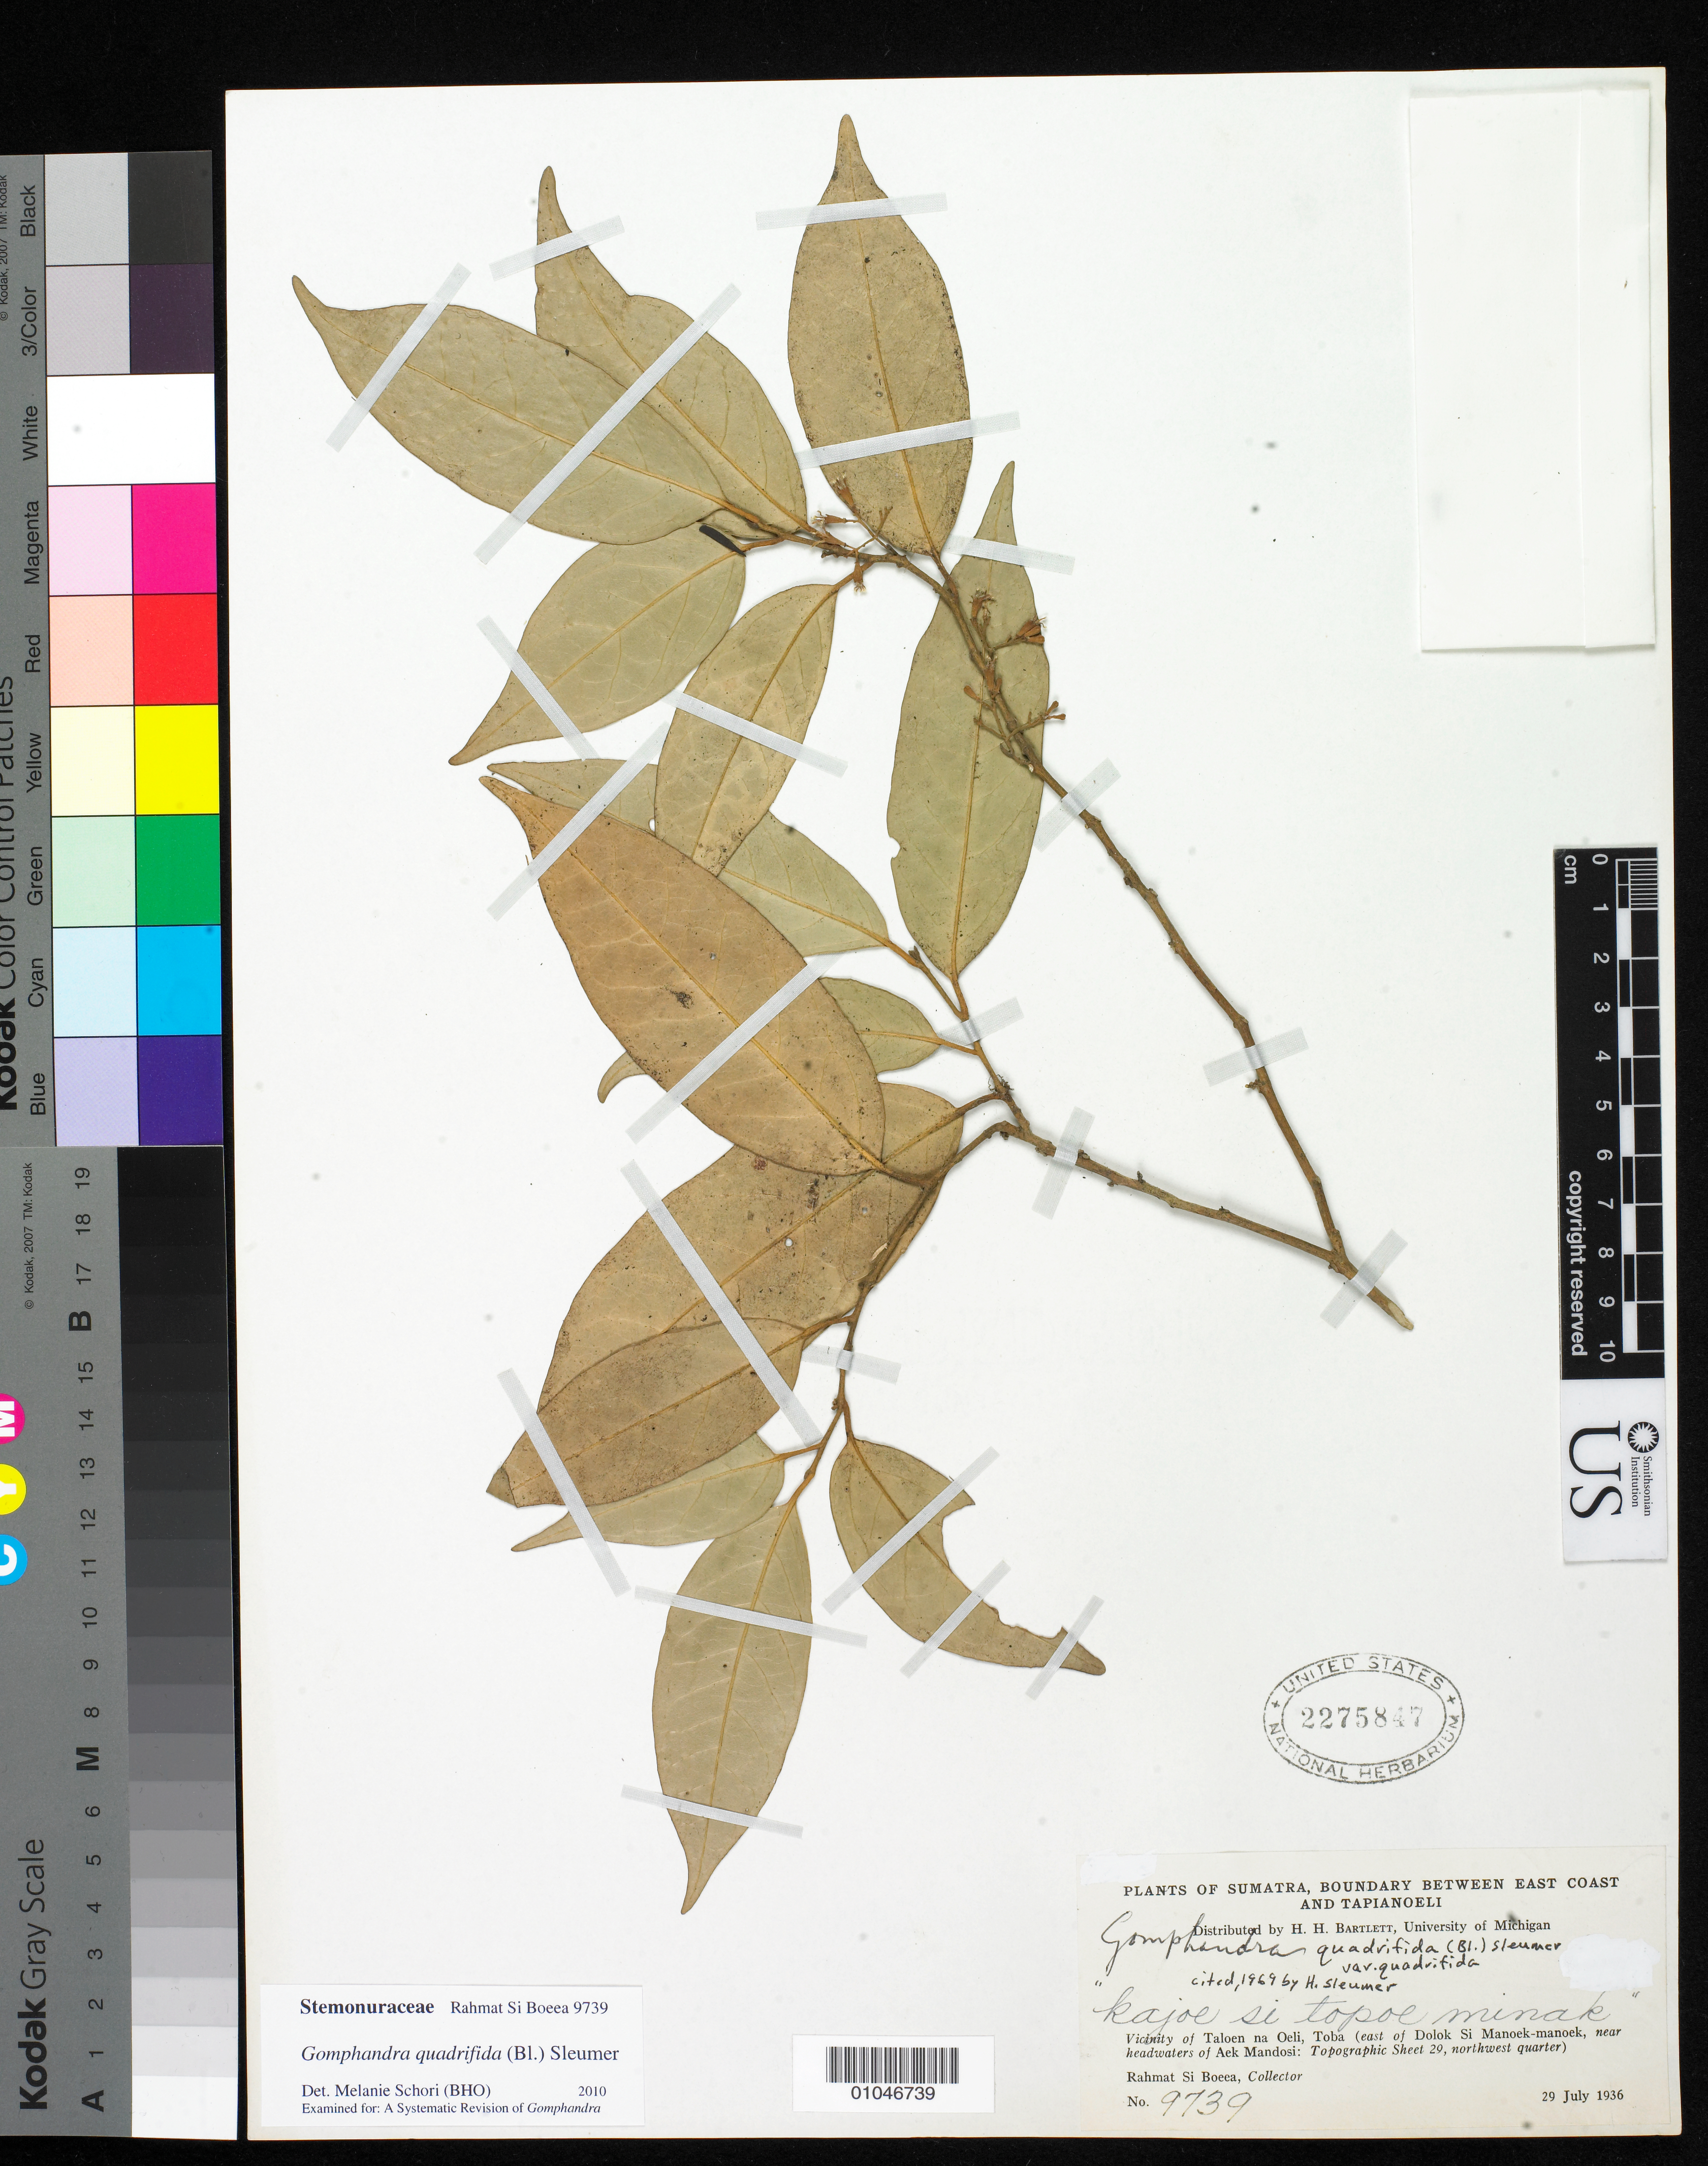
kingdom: Plantae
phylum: Tracheophyta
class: Magnoliopsida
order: Cardiopteridales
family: Stemonuraceae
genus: Gomphandra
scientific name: Gomphandra quadrifida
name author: (Blume) Sleumer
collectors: Rahmat Si Boeea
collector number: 9739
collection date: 1936-07-29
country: Indonesia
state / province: Sumatra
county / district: Sumatra Utara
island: Sumatra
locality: (Boundary between East Coast and Tapianoeli) Vicinity of Taloen na Oeli, Toba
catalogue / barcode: US 2275847